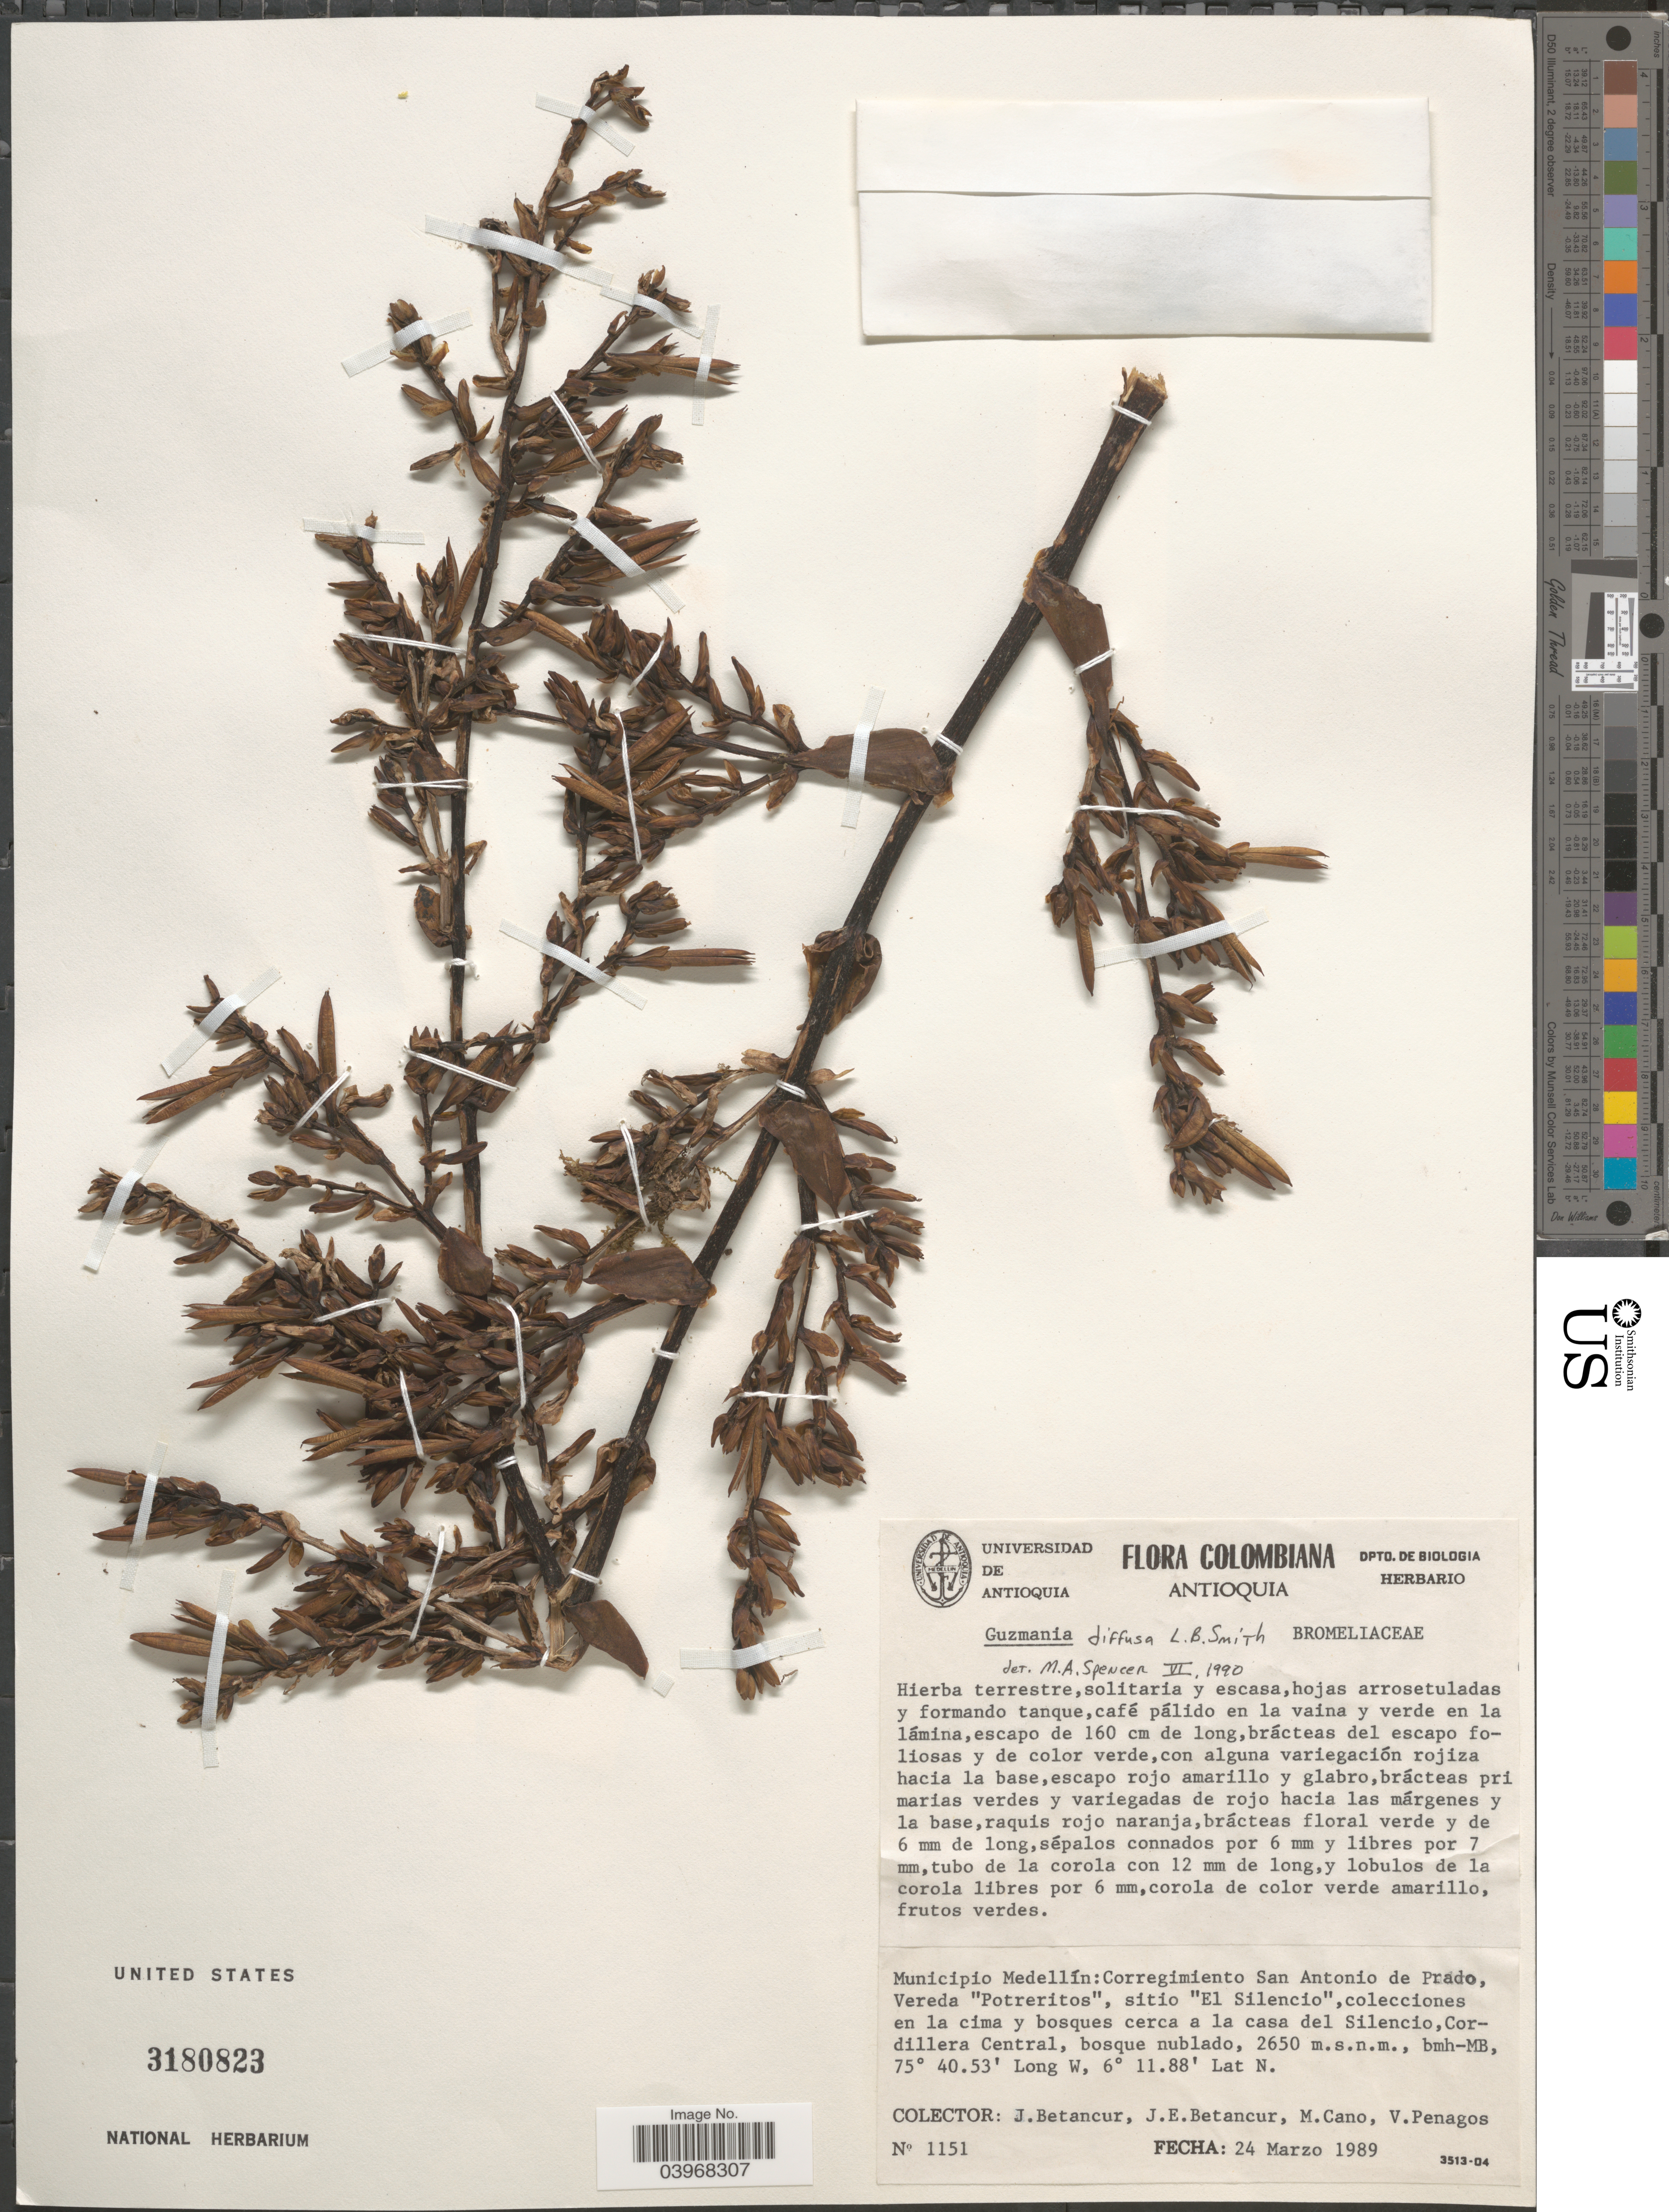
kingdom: Plantae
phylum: Tracheophyta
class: Liliopsida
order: Poales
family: Bromeliaceae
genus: Guzmania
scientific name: Guzmania diffusa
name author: L.B. Sm.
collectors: J. Betancur, J. Betancur, M. Cano & V. Penagos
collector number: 1151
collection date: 1989-03-24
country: Colombia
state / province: Antioquia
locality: Municipio Medellín: Corregimiento San Antonio de Prado, Vereda "Potreritos", sitio "El Silencio", colecciones en la cima y bosques cerca a la casa del Silencio, Cordillera Central.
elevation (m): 2650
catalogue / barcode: US 3180823